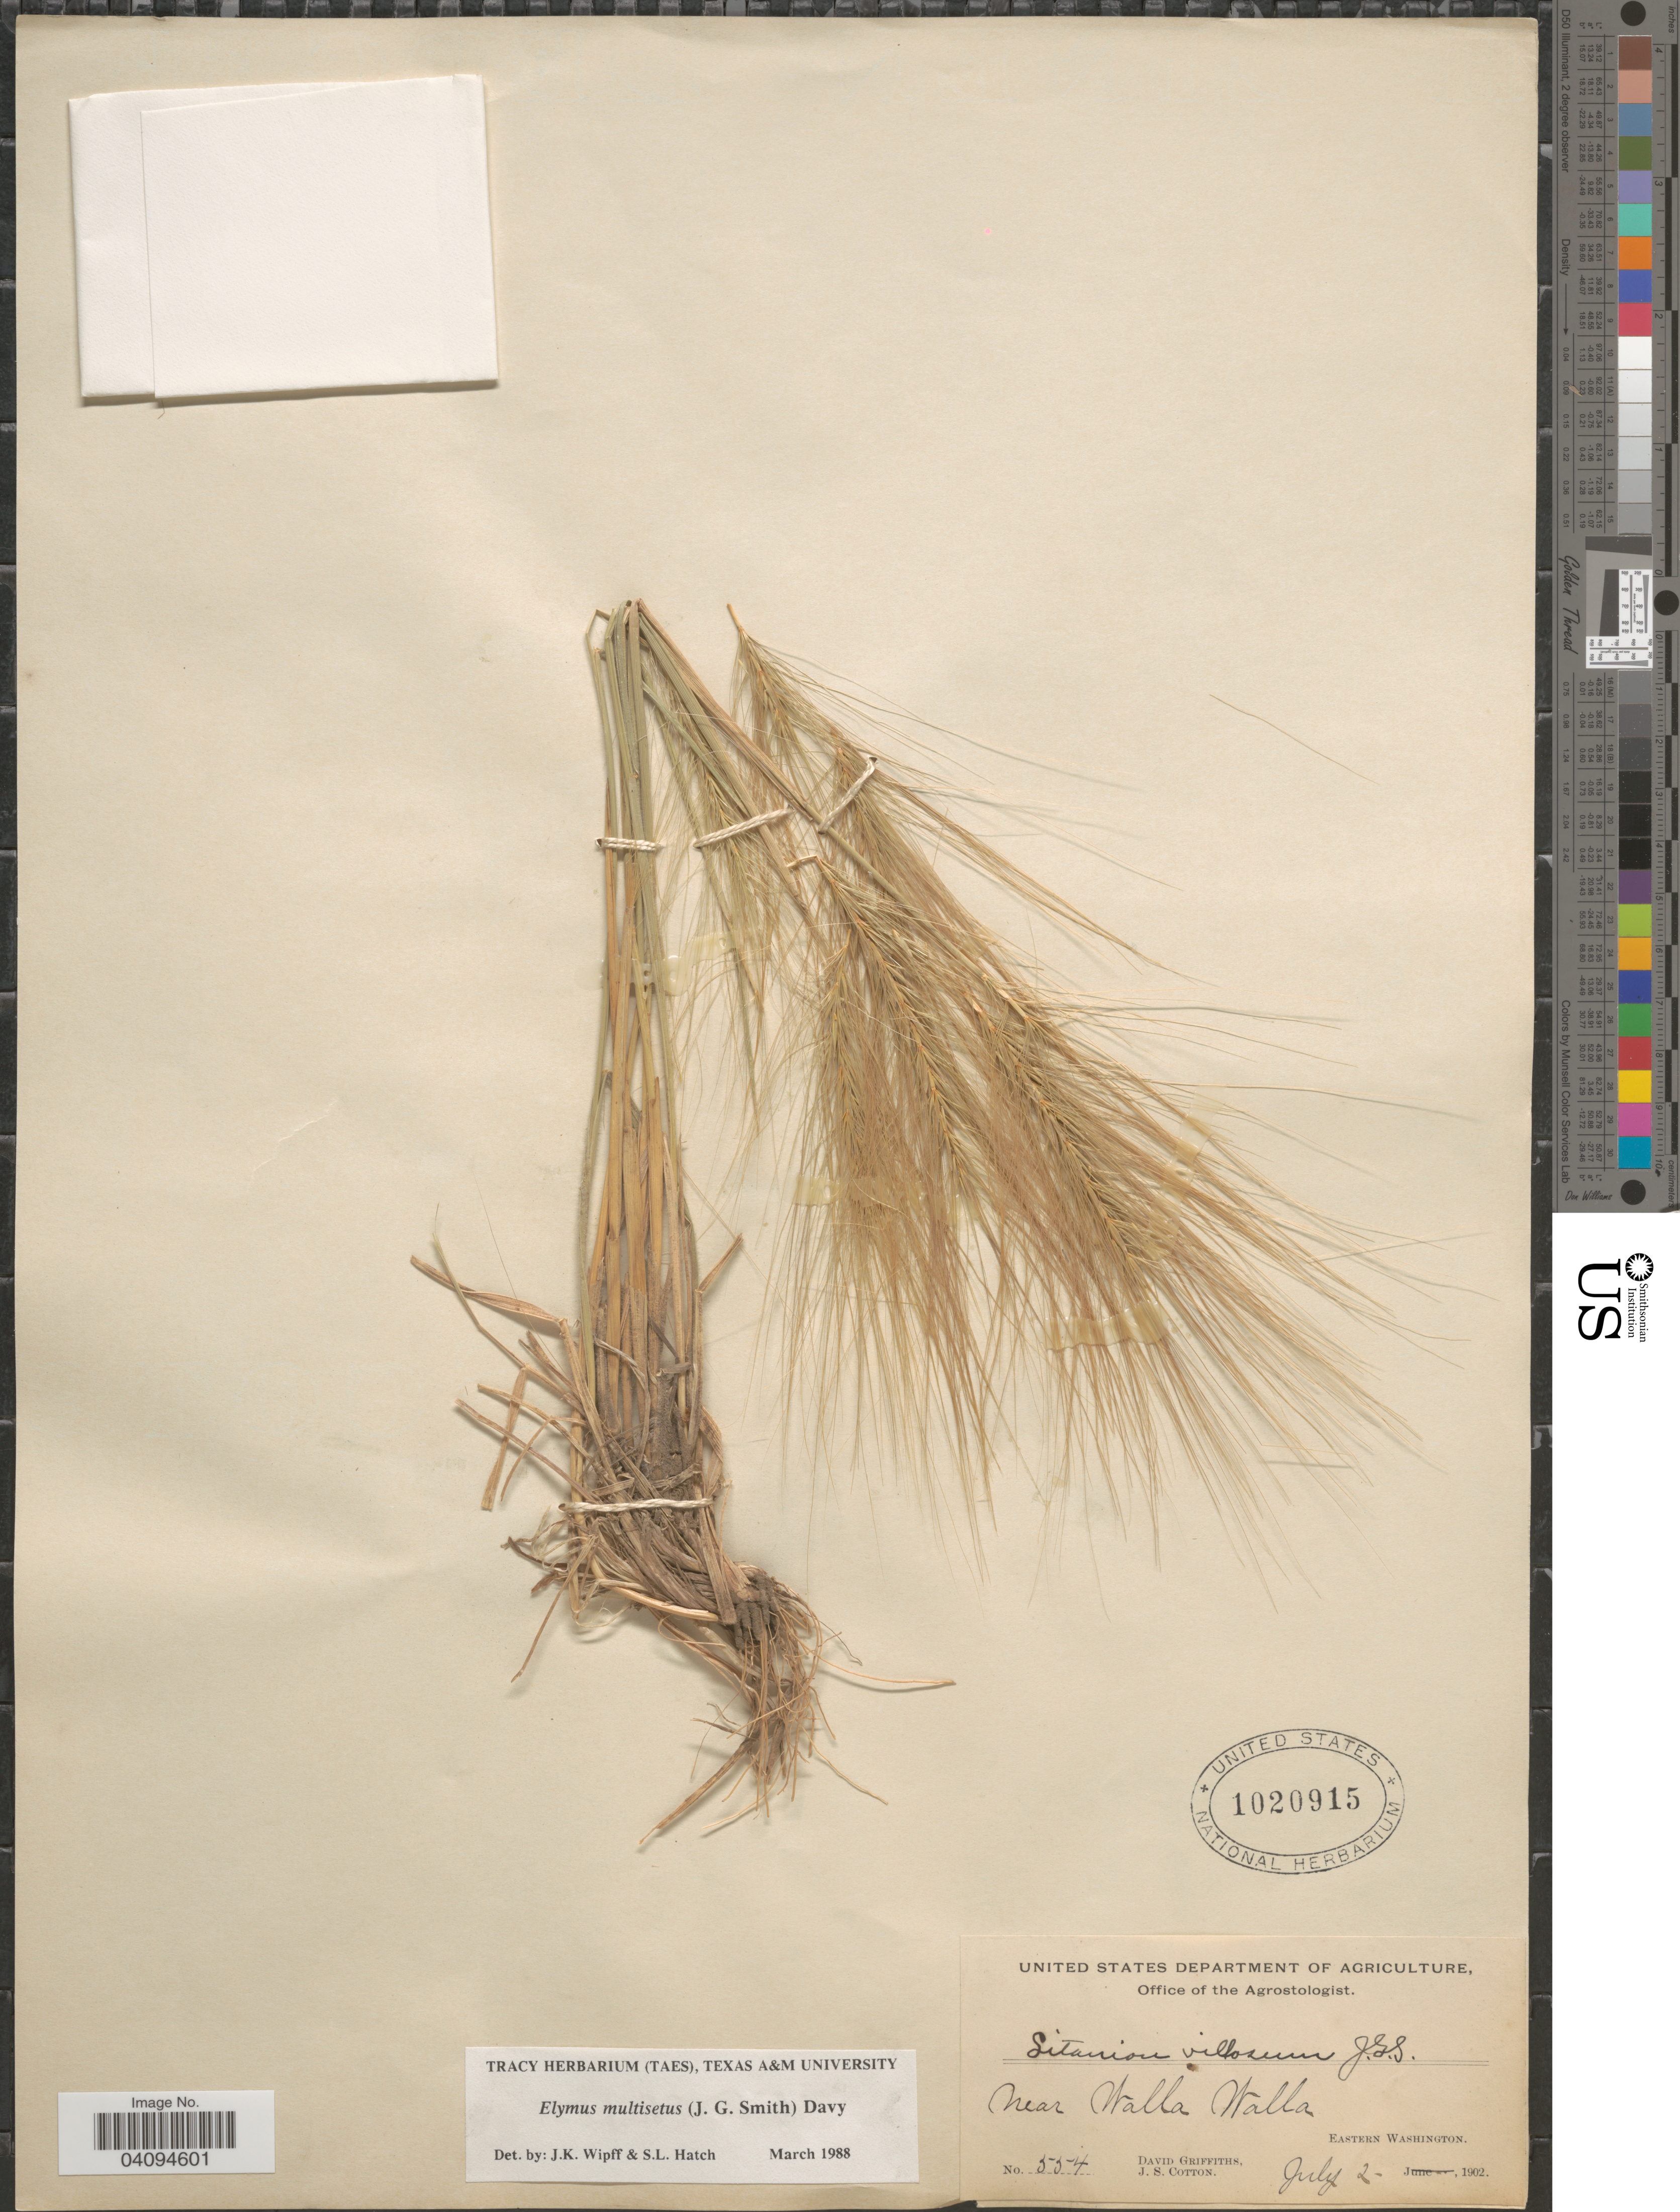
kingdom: Plantae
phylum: Tracheophyta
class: Liliopsida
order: Poales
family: Poaceae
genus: Elymus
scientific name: Elymus multisetus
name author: (J.G. Sm.) Burtt Davy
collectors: D. Griffiths & J. S. Cotton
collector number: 554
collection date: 1902-07-02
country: United States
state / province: Washington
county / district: Walla Walla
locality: Near Walla Walla. Eastern Washington.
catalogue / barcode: US 1020915